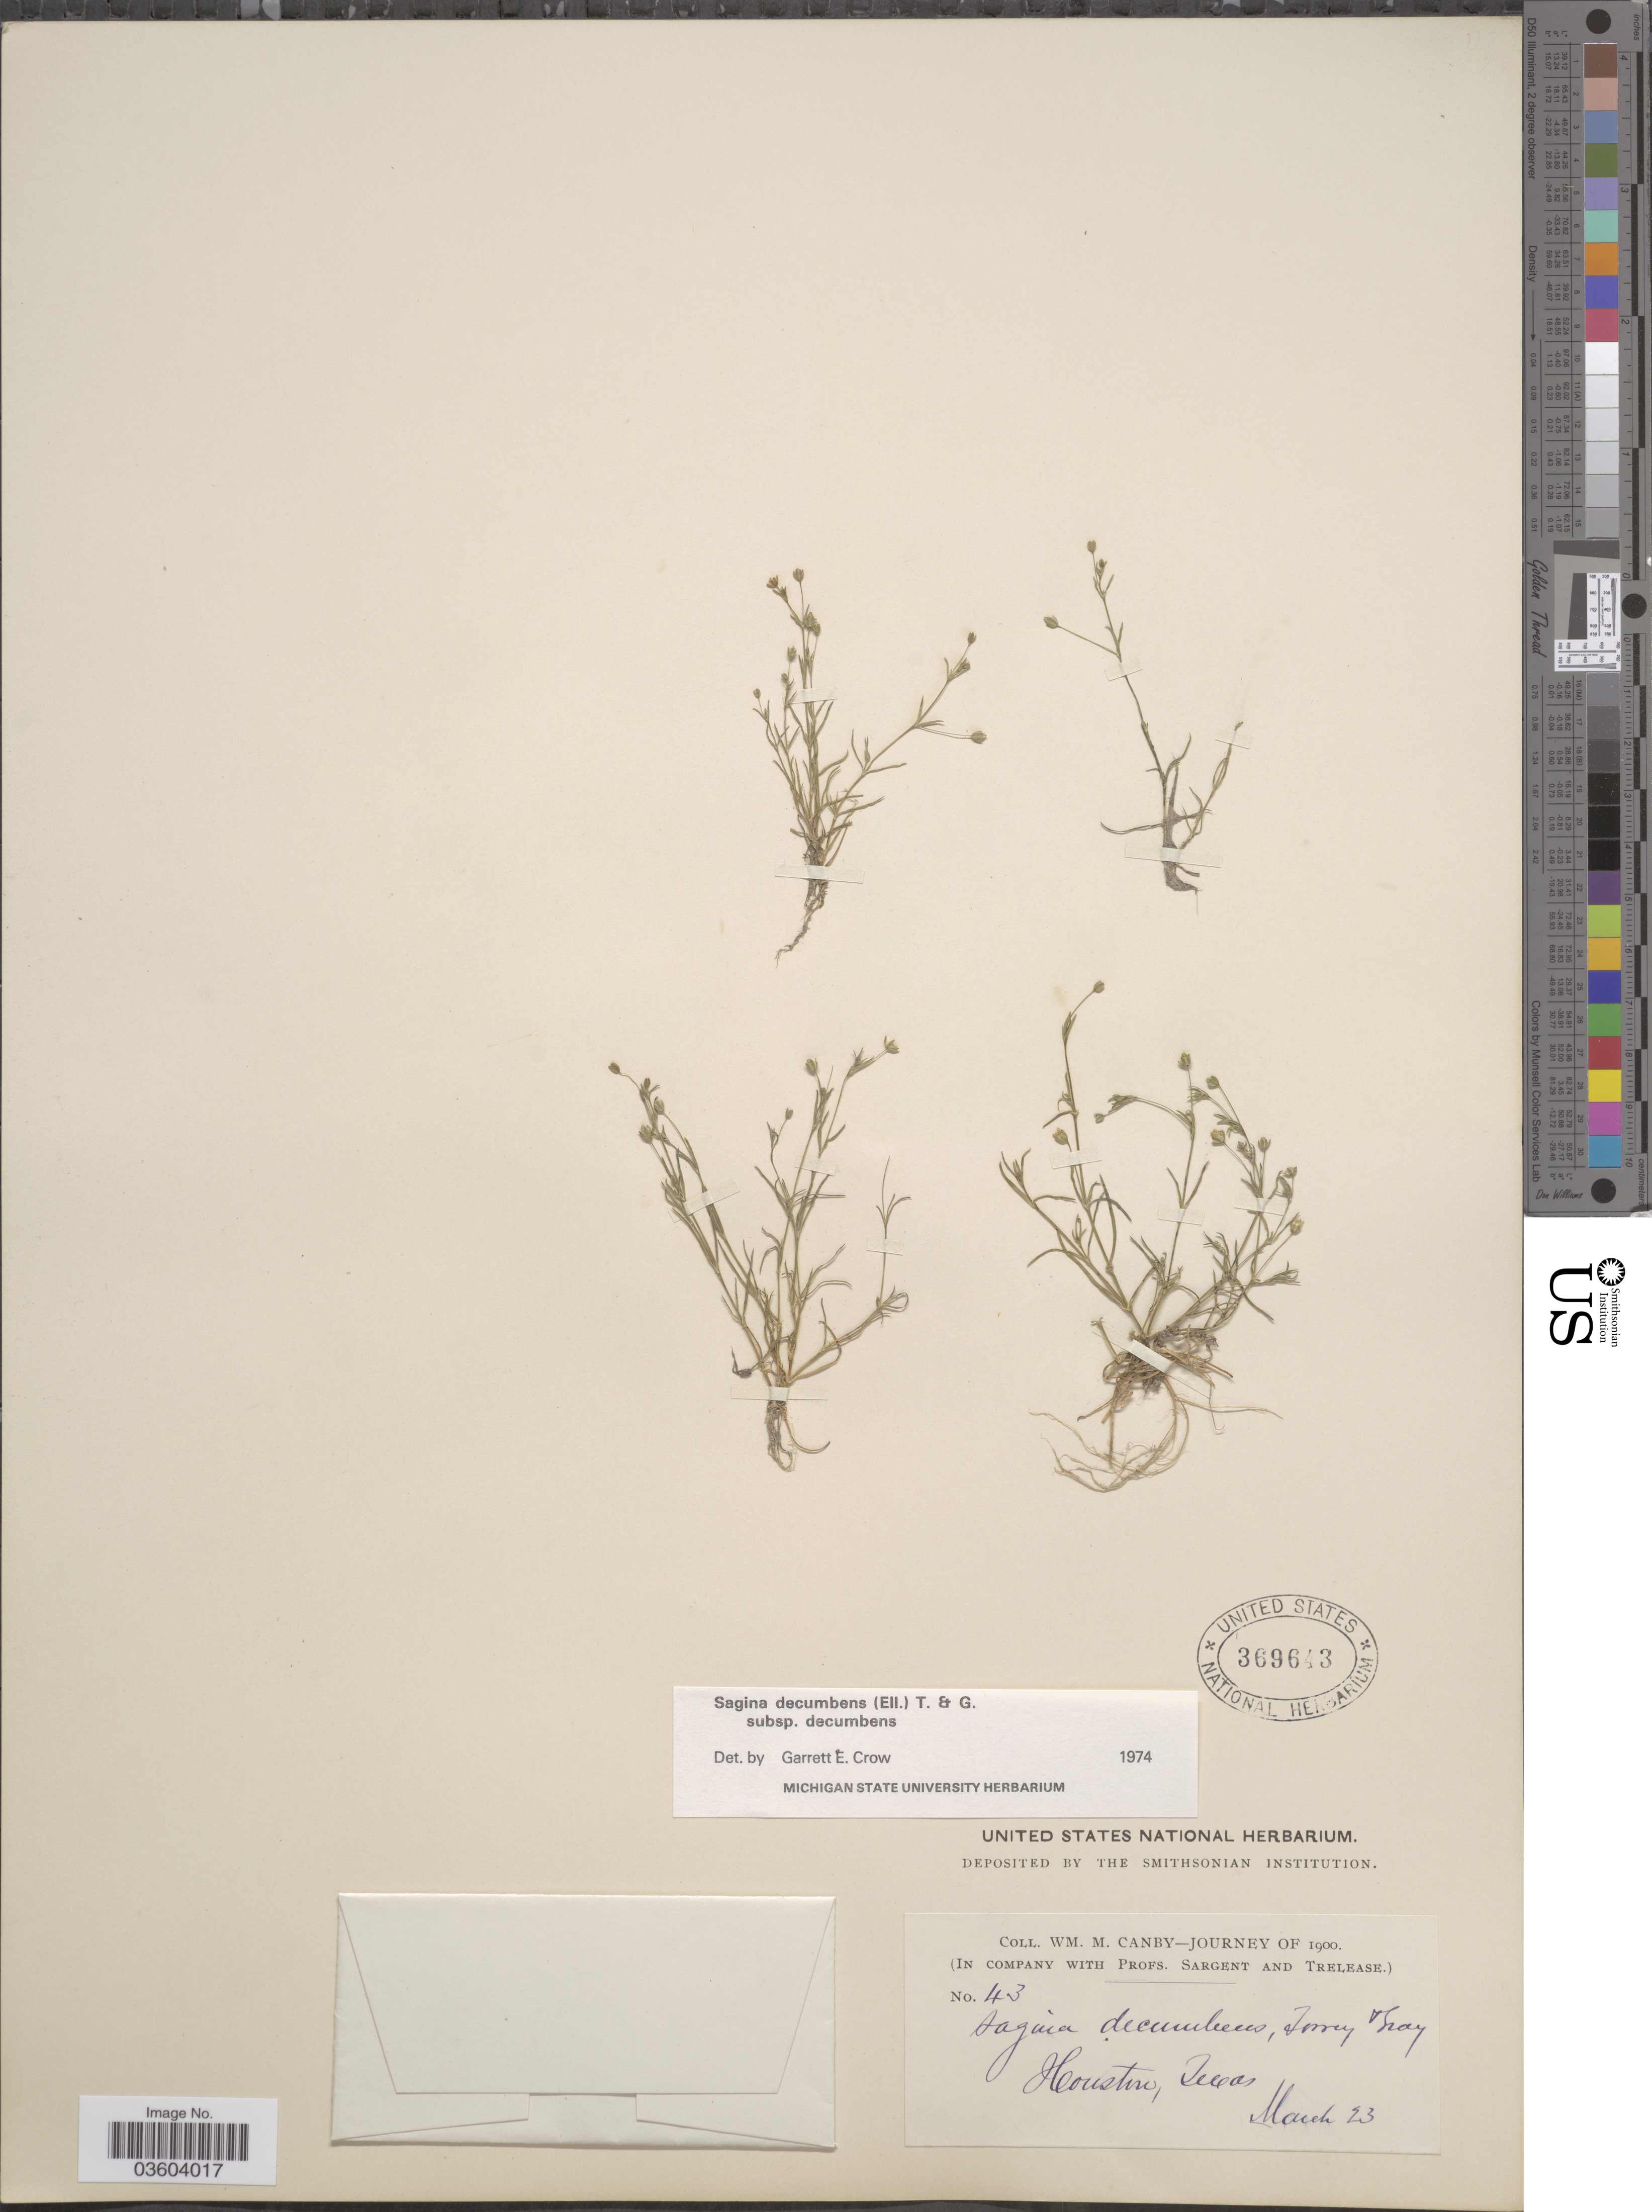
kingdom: Plantae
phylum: Tracheophyta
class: Magnoliopsida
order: Caryophyllales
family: Caryophyllaceae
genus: Sagina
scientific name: Sagina decumbens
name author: (Elliott) Torr. & A. Gray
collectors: W. M. Canby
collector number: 43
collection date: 1900-03-23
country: United States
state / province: Texas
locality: Houston.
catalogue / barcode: US 369643